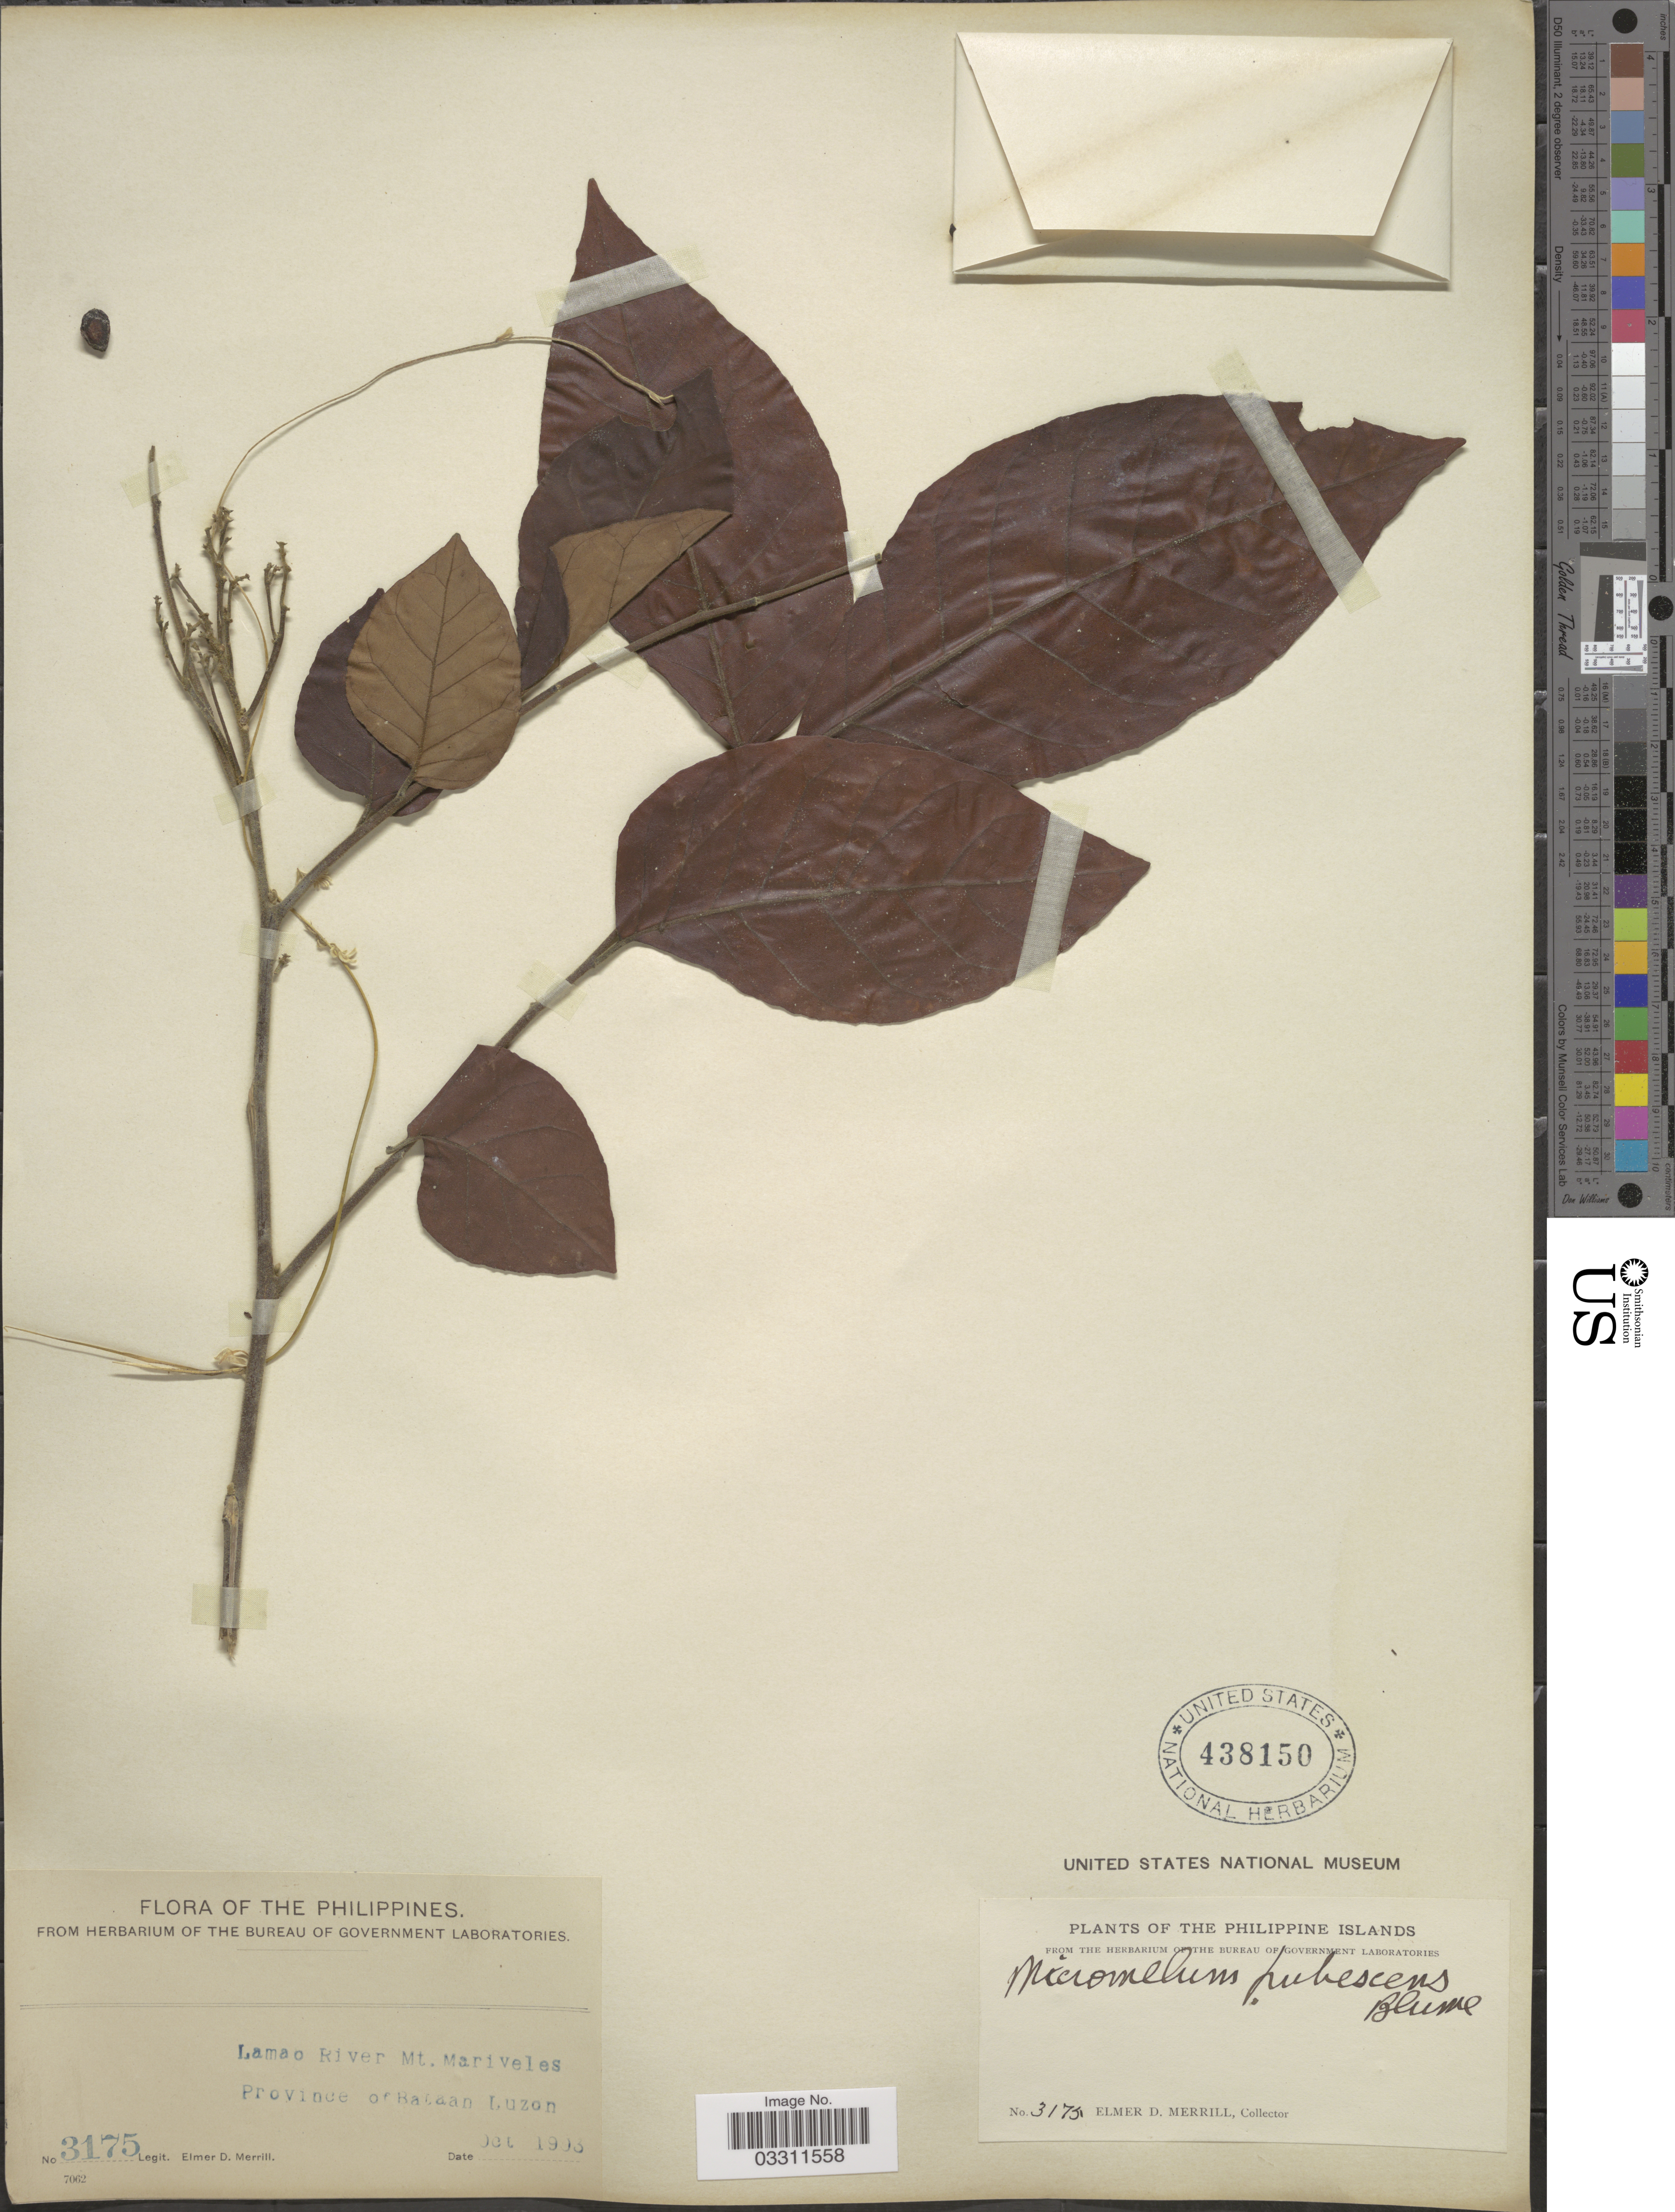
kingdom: Plantae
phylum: Tracheophyta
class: Magnoliopsida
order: Sapindales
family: Rutaceae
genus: Micromelum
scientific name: Micromelum molle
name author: Turcz.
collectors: E. D. Merrill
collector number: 3175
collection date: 1903-10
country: Philippines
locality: The Philippine Islands. Lamao River Mt. Mariveles Province of Bataan Luzon.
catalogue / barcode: US 438150